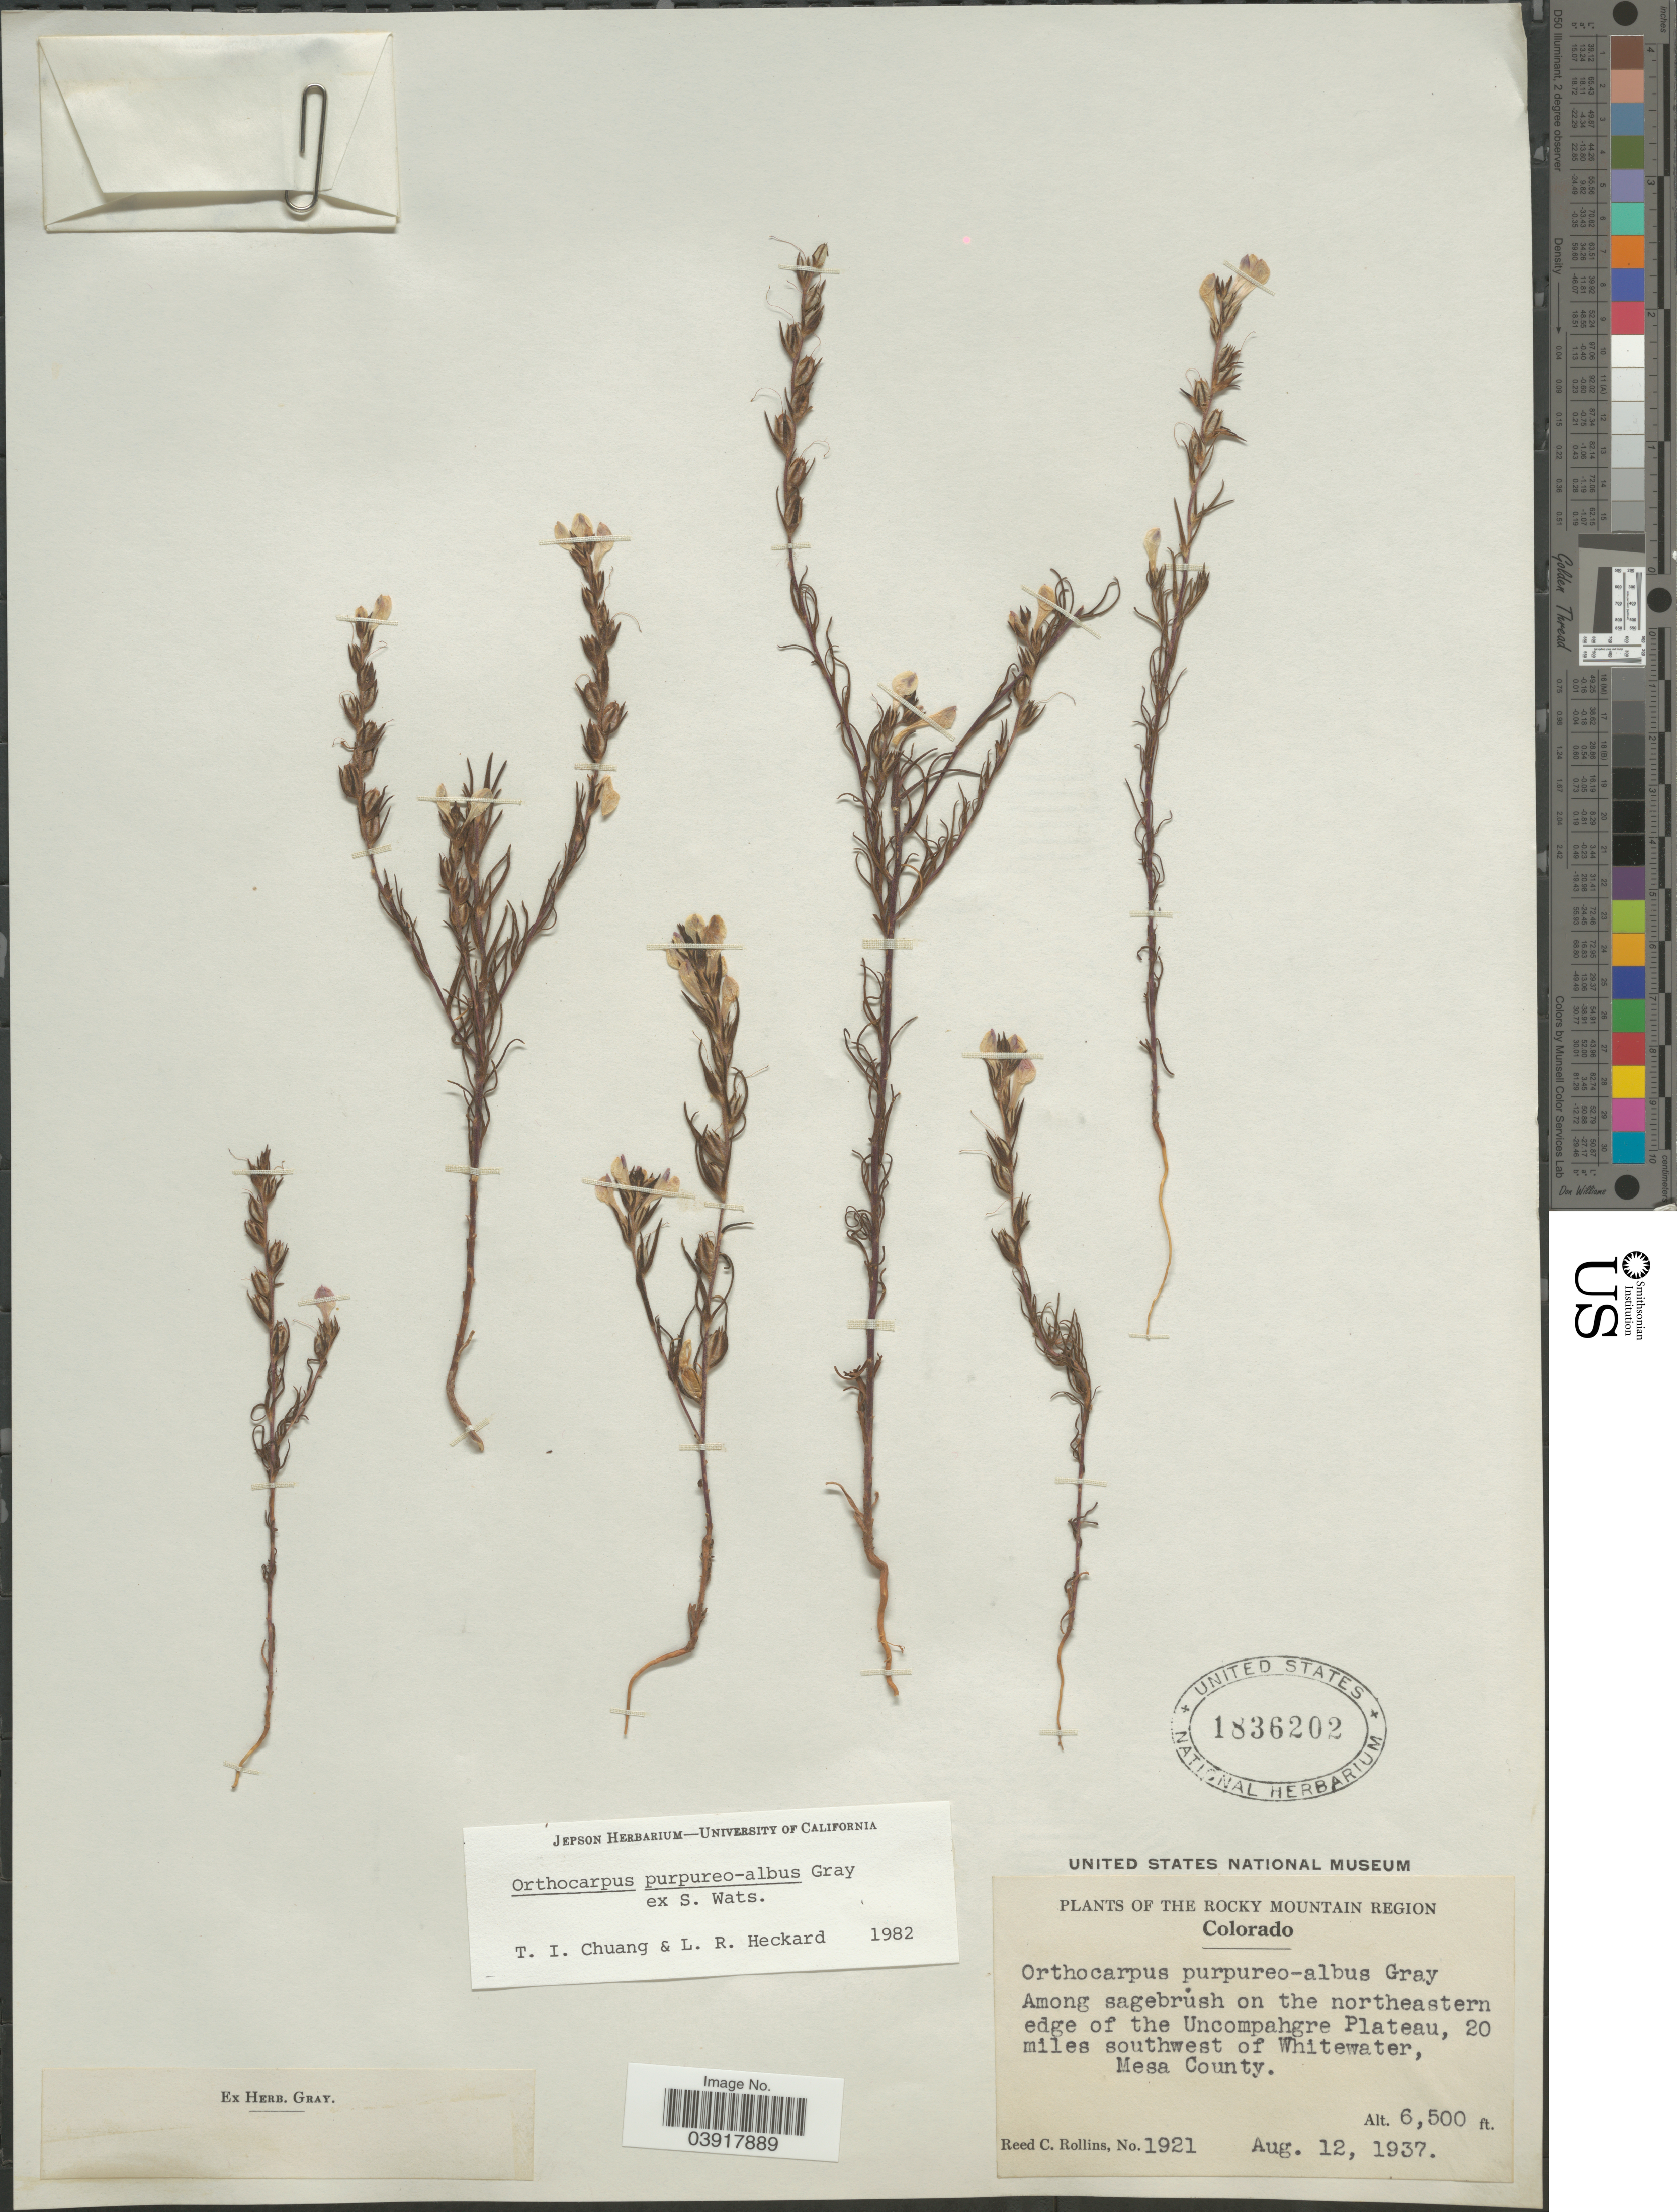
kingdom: Plantae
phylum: Tracheophyta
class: Magnoliopsida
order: Lamiales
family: Orobanchaceae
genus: Orthocarpus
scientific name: Orthocarpus purpureo-albus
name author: A. Gray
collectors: R. C. Rollins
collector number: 1921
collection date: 1937-08-12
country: United States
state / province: Colorado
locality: Rocky Mountain Region. Among sagebrush on the northeastern edge of the Uncompahgre Plateau, 20 miles southwest of Whitewater, Mesa County.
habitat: among sagebrush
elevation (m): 1981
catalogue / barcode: US 1836202